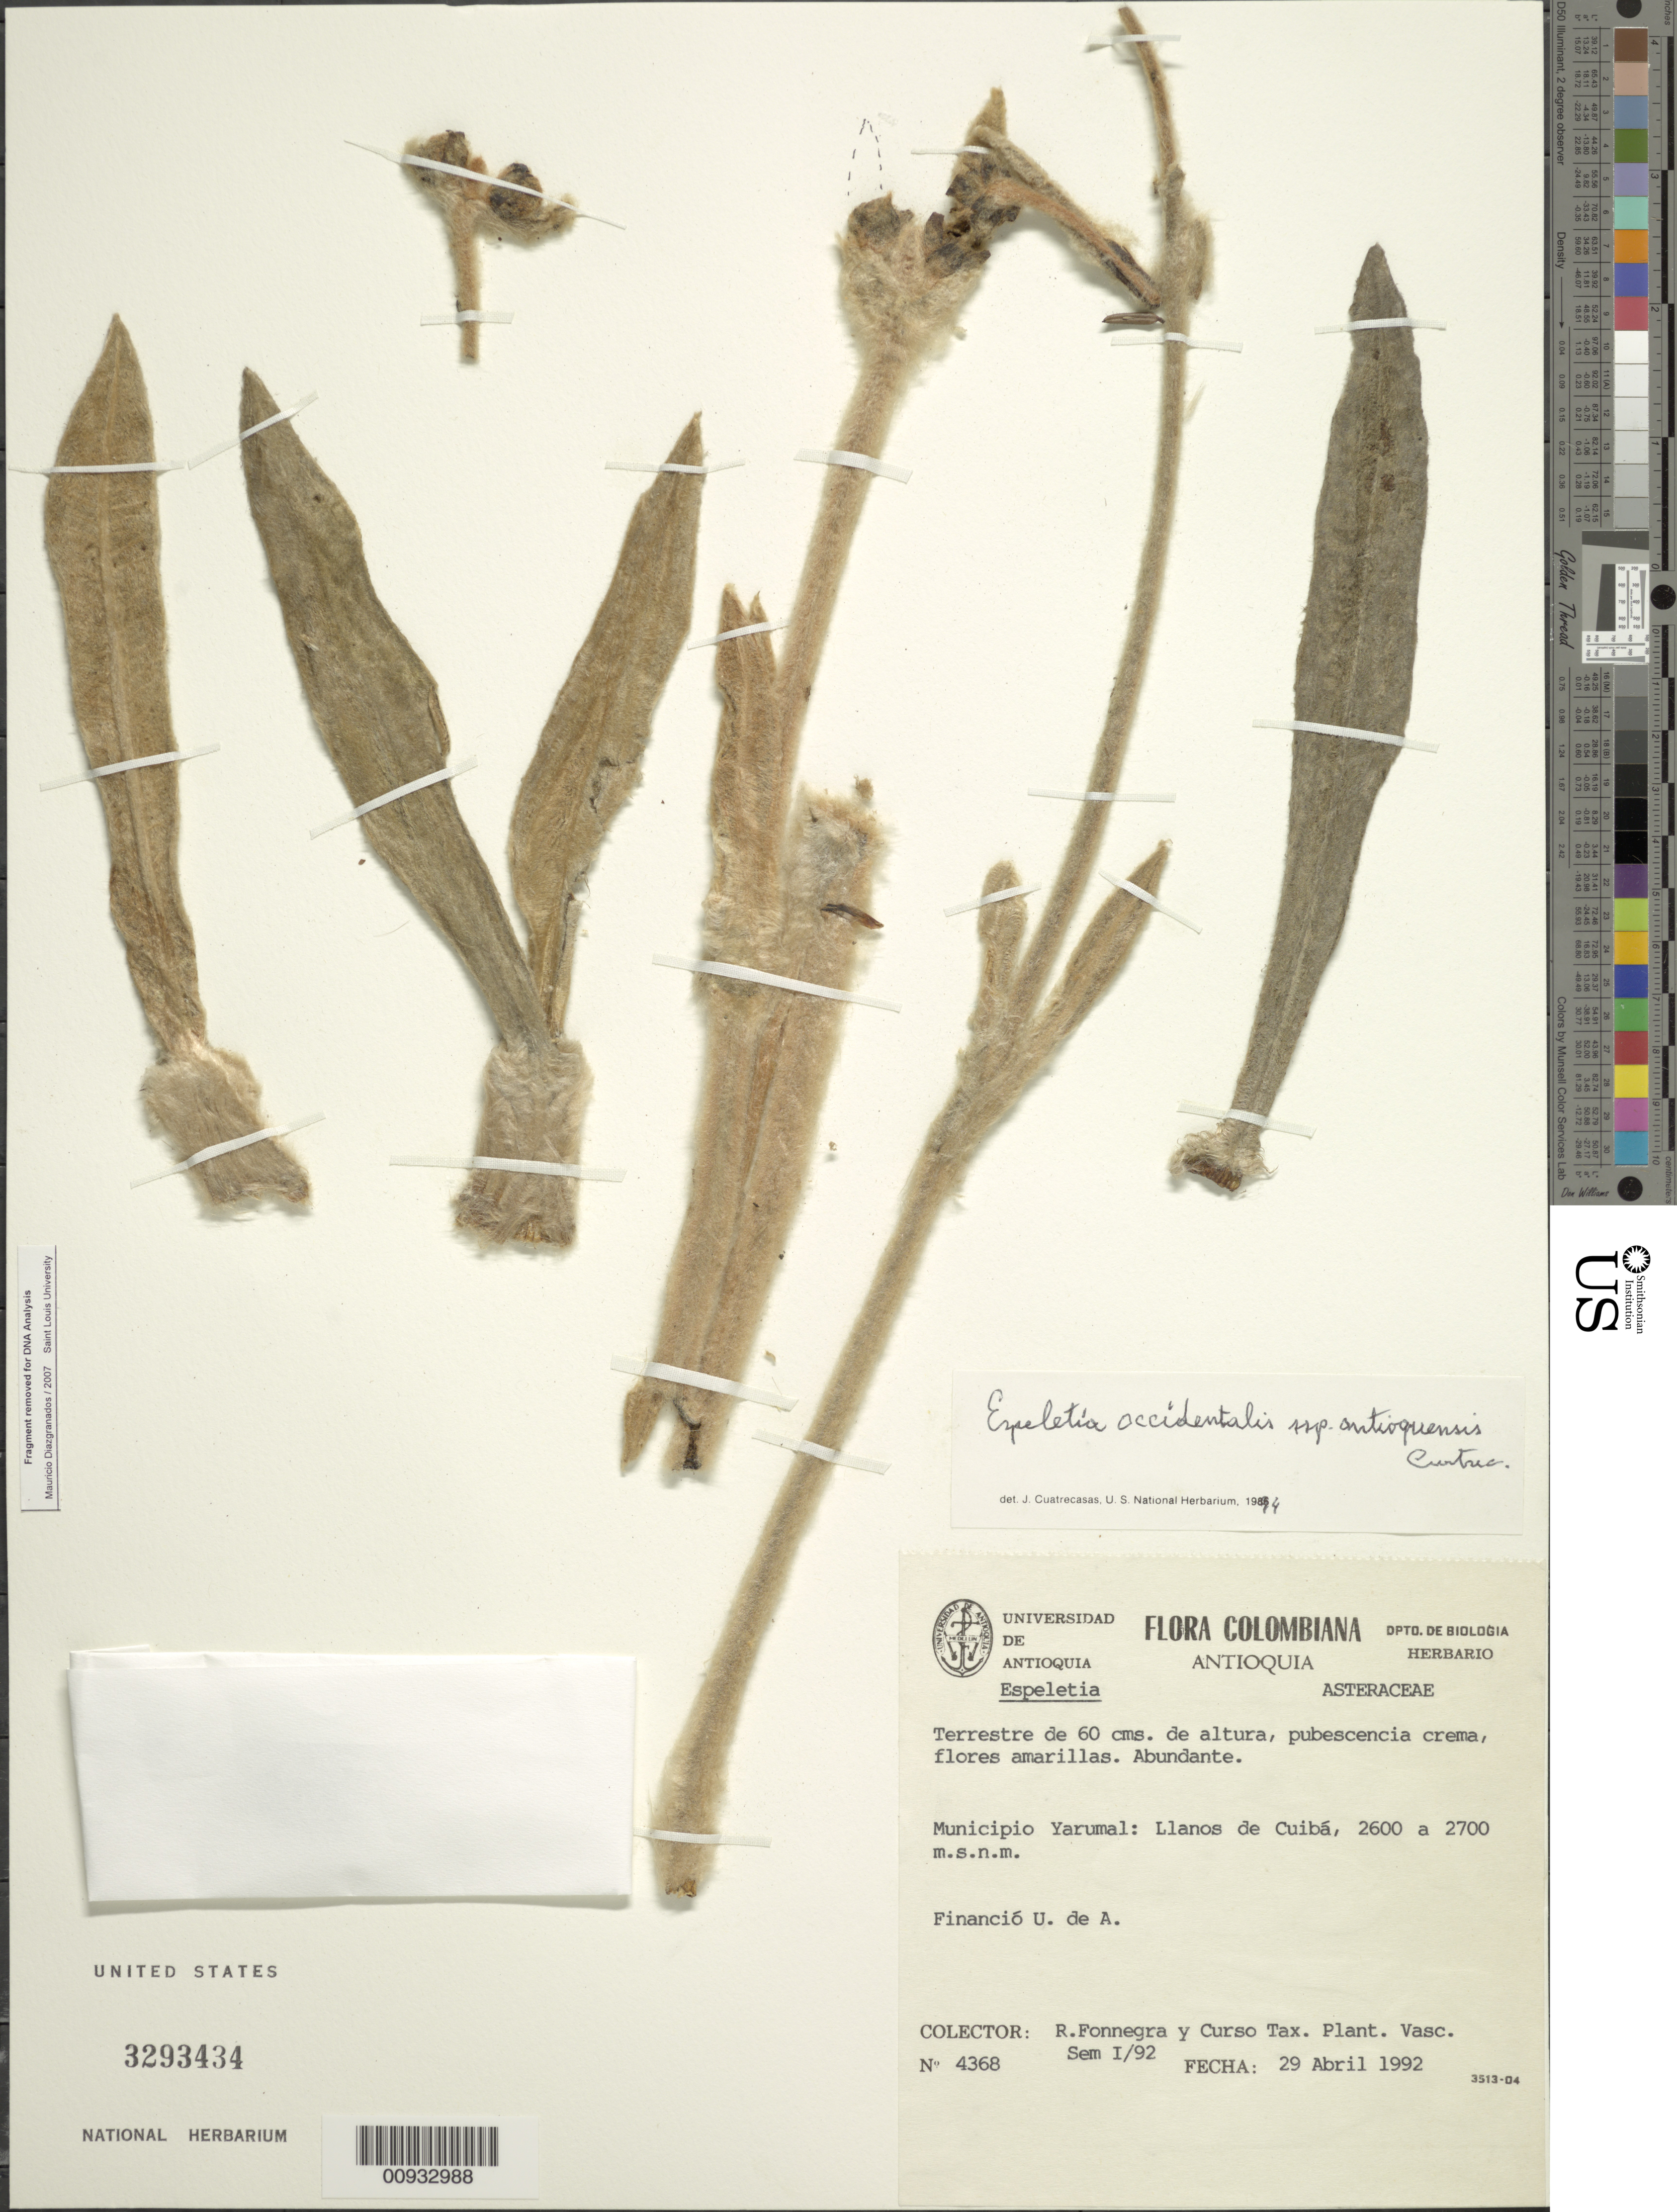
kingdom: Plantae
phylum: Tracheophyta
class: Magnoliopsida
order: Asterales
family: Asteraceae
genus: Espeletia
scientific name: Espeletia occidentalis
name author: A.C. Sm.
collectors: R. Fonnegra G. & Curso Tax. Plant. Vasc.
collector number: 4368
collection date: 1992-04-29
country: Colombia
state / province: Antioquia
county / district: Yarumal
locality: Llanos de Cuibá, Cordillera Central.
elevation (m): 2600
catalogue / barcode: US 3293434